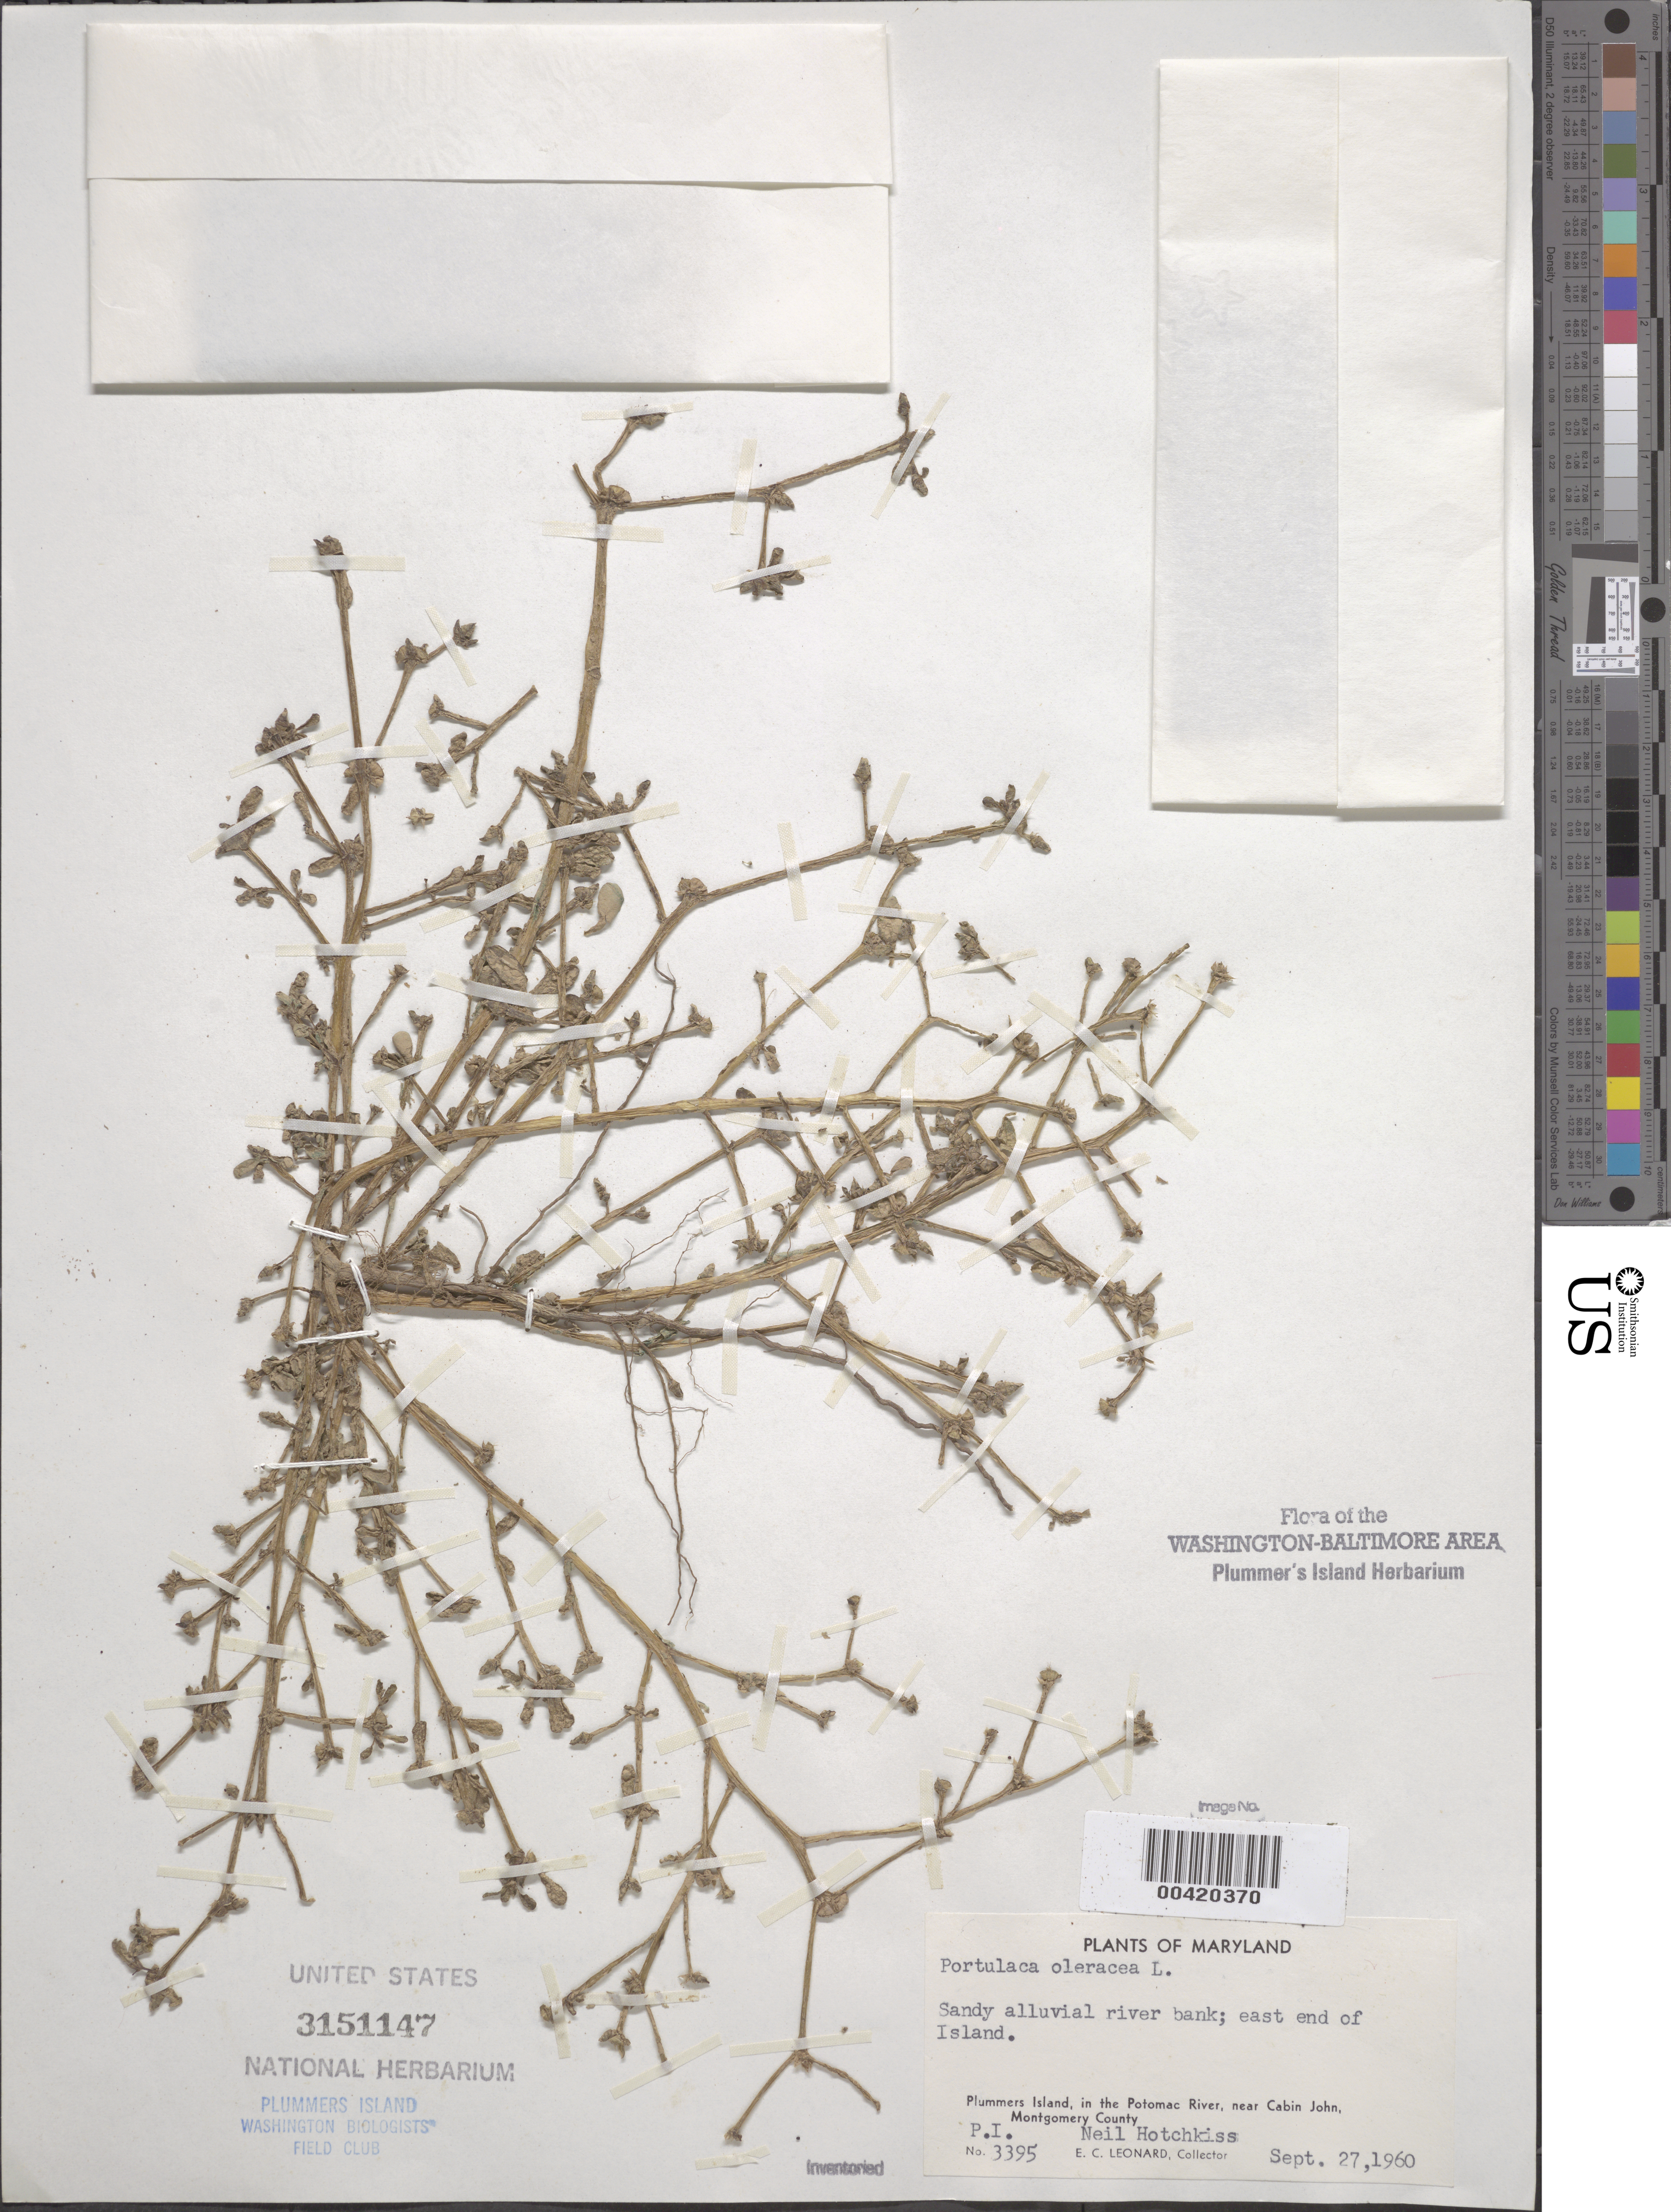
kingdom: Plantae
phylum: Tracheophyta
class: Magnoliopsida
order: Caryophyllales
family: Portulacaceae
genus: Portulaca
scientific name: Portulaca oleracea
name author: L.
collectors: E. C. Leonard & N. Hotchkiss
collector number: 3395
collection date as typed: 27 Sep 1960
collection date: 1960-09-27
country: United States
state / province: Maryland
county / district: Montgomery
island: Plummers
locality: Plummer's Island; river bank, east end of island C. & O. Canal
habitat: Sandy alluvial river bank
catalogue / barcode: US 3151147